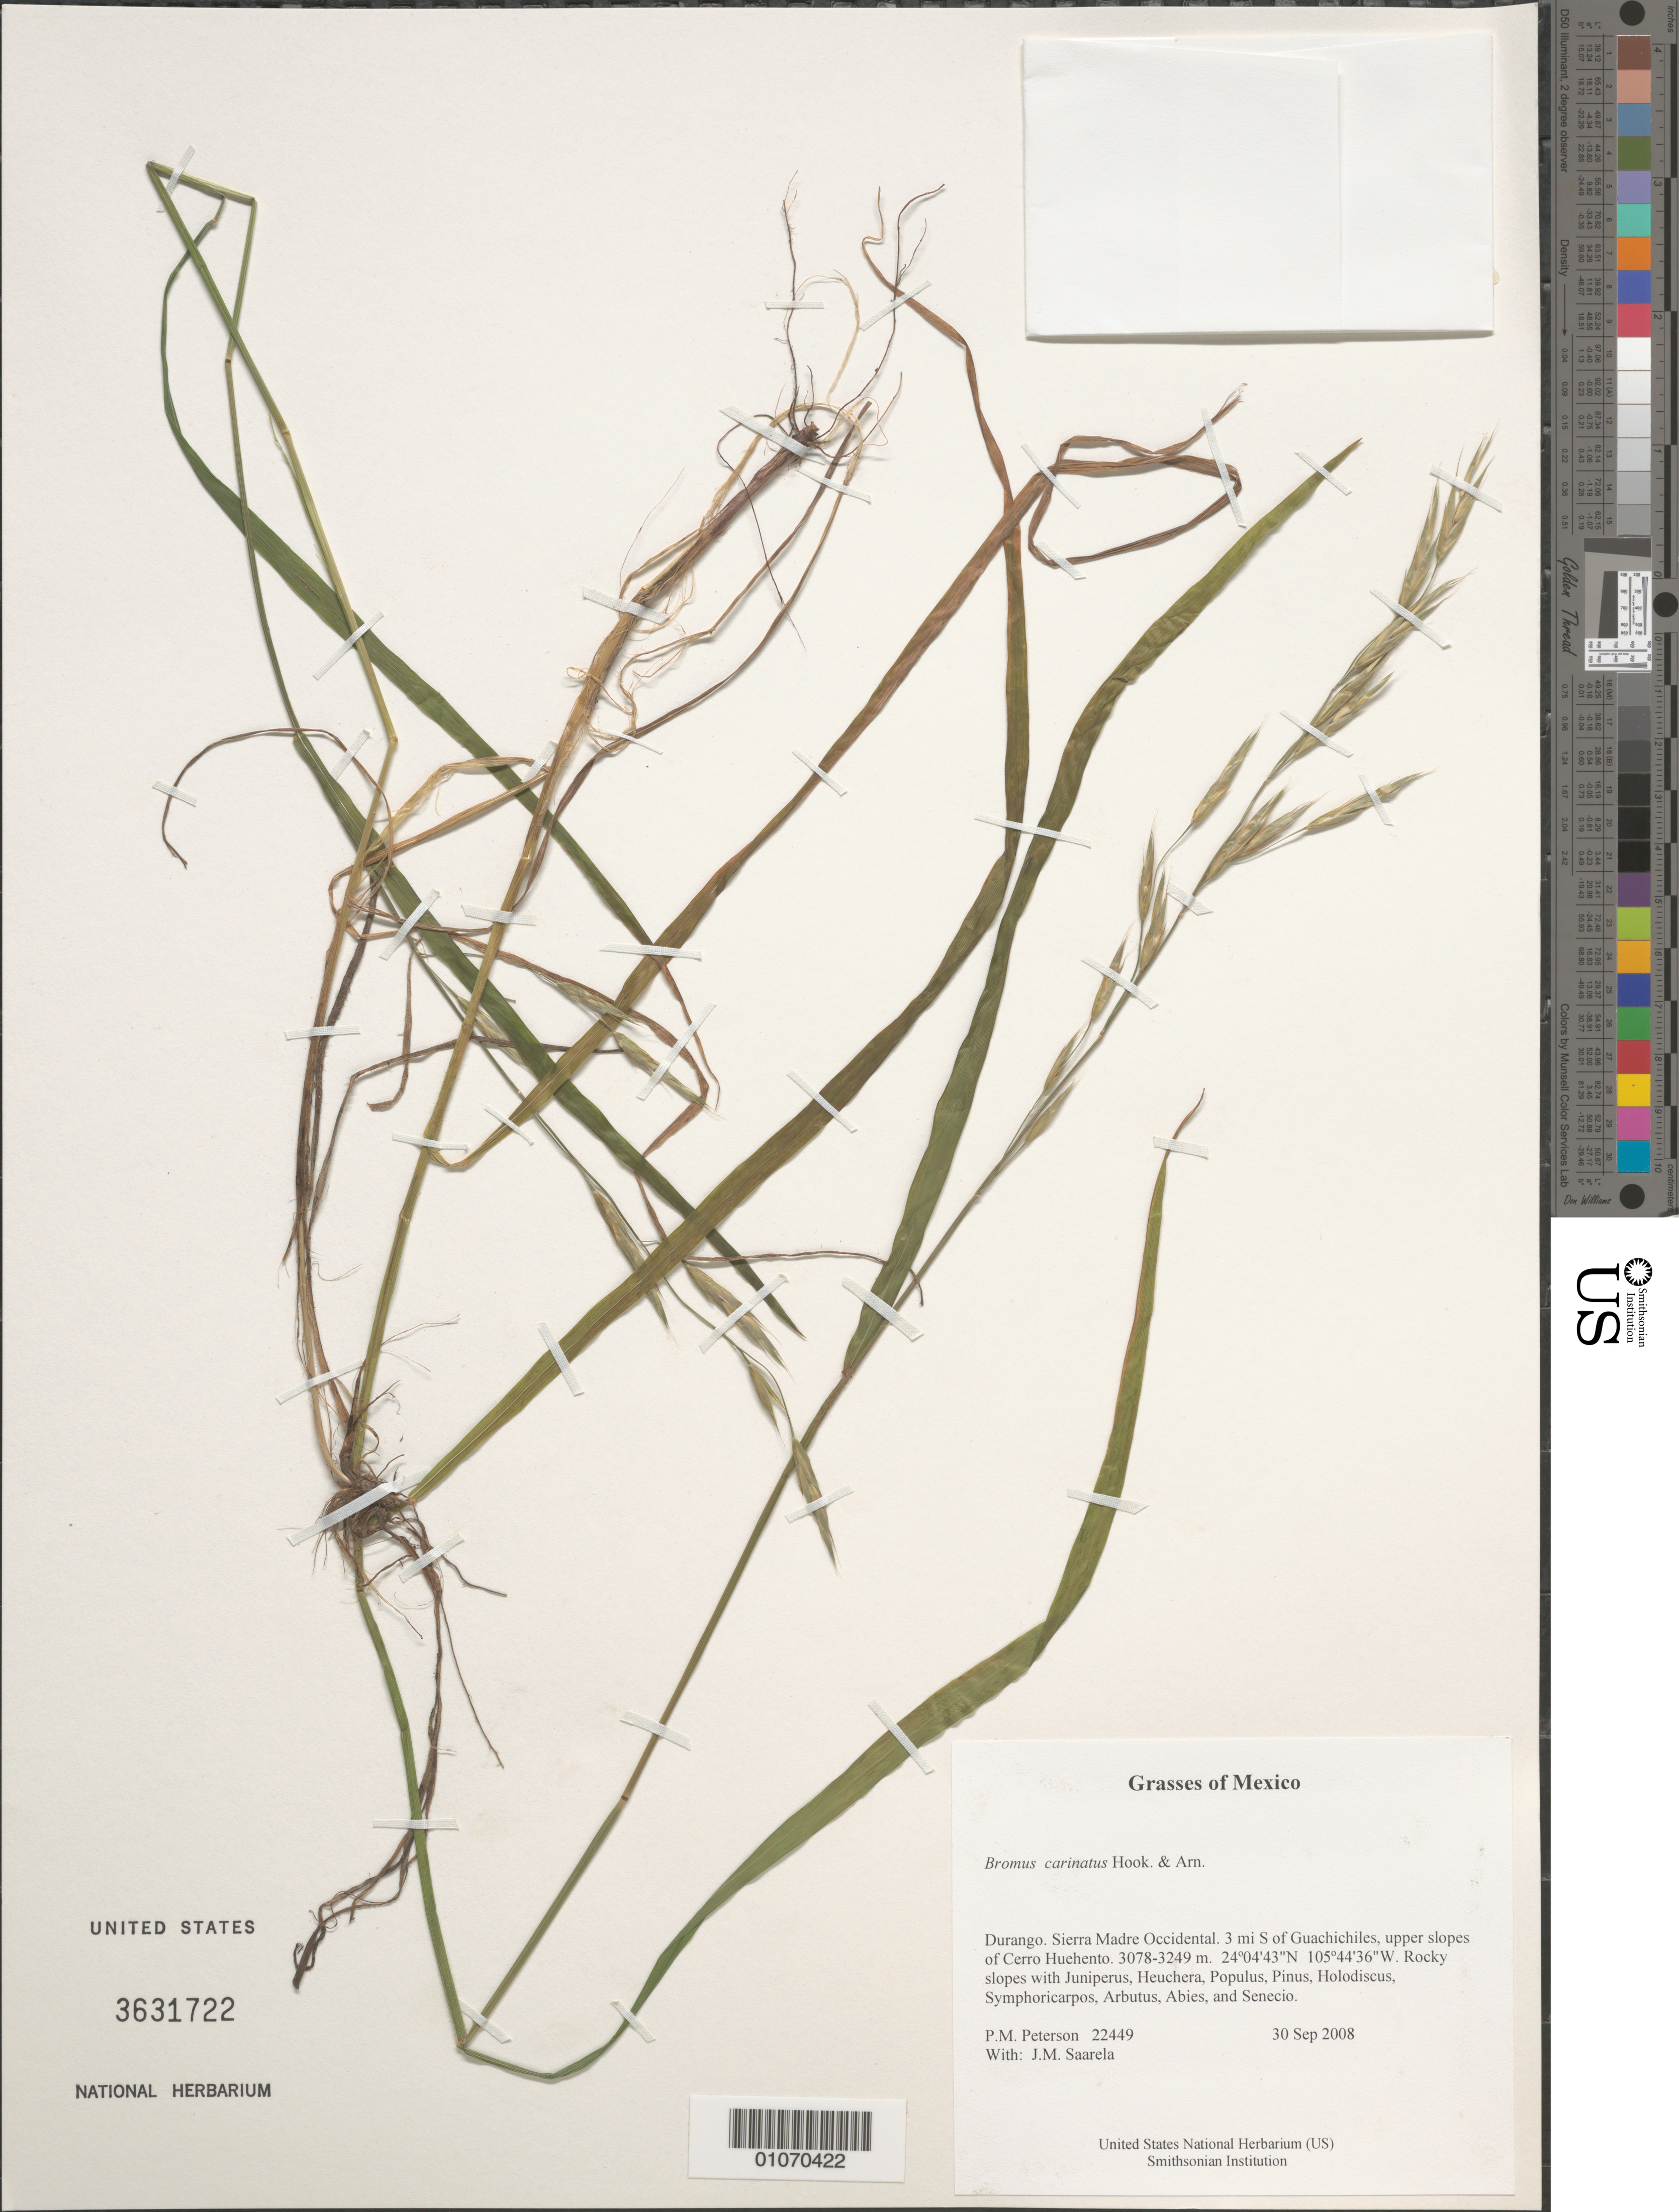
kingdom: Plantae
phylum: Tracheophyta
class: Liliopsida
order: Poales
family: Poaceae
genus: Bromus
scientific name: Bromus carinatus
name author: Hook. & Arn.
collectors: P. M. Peterson & J. Saarela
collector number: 22449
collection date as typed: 30 Sep 2008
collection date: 2008-09-30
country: Mexico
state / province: Durango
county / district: Sierra Madre Occidental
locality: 3 mi S of Guachichiles, upper slopes of Cerro Huehento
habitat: Rocky slopes with Juniperus, Heuchera, Populus, Pinus, Holodiscus, Symphoricarpos, Arbutus, Abies, and Senecio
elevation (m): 3078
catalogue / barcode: US 3631722